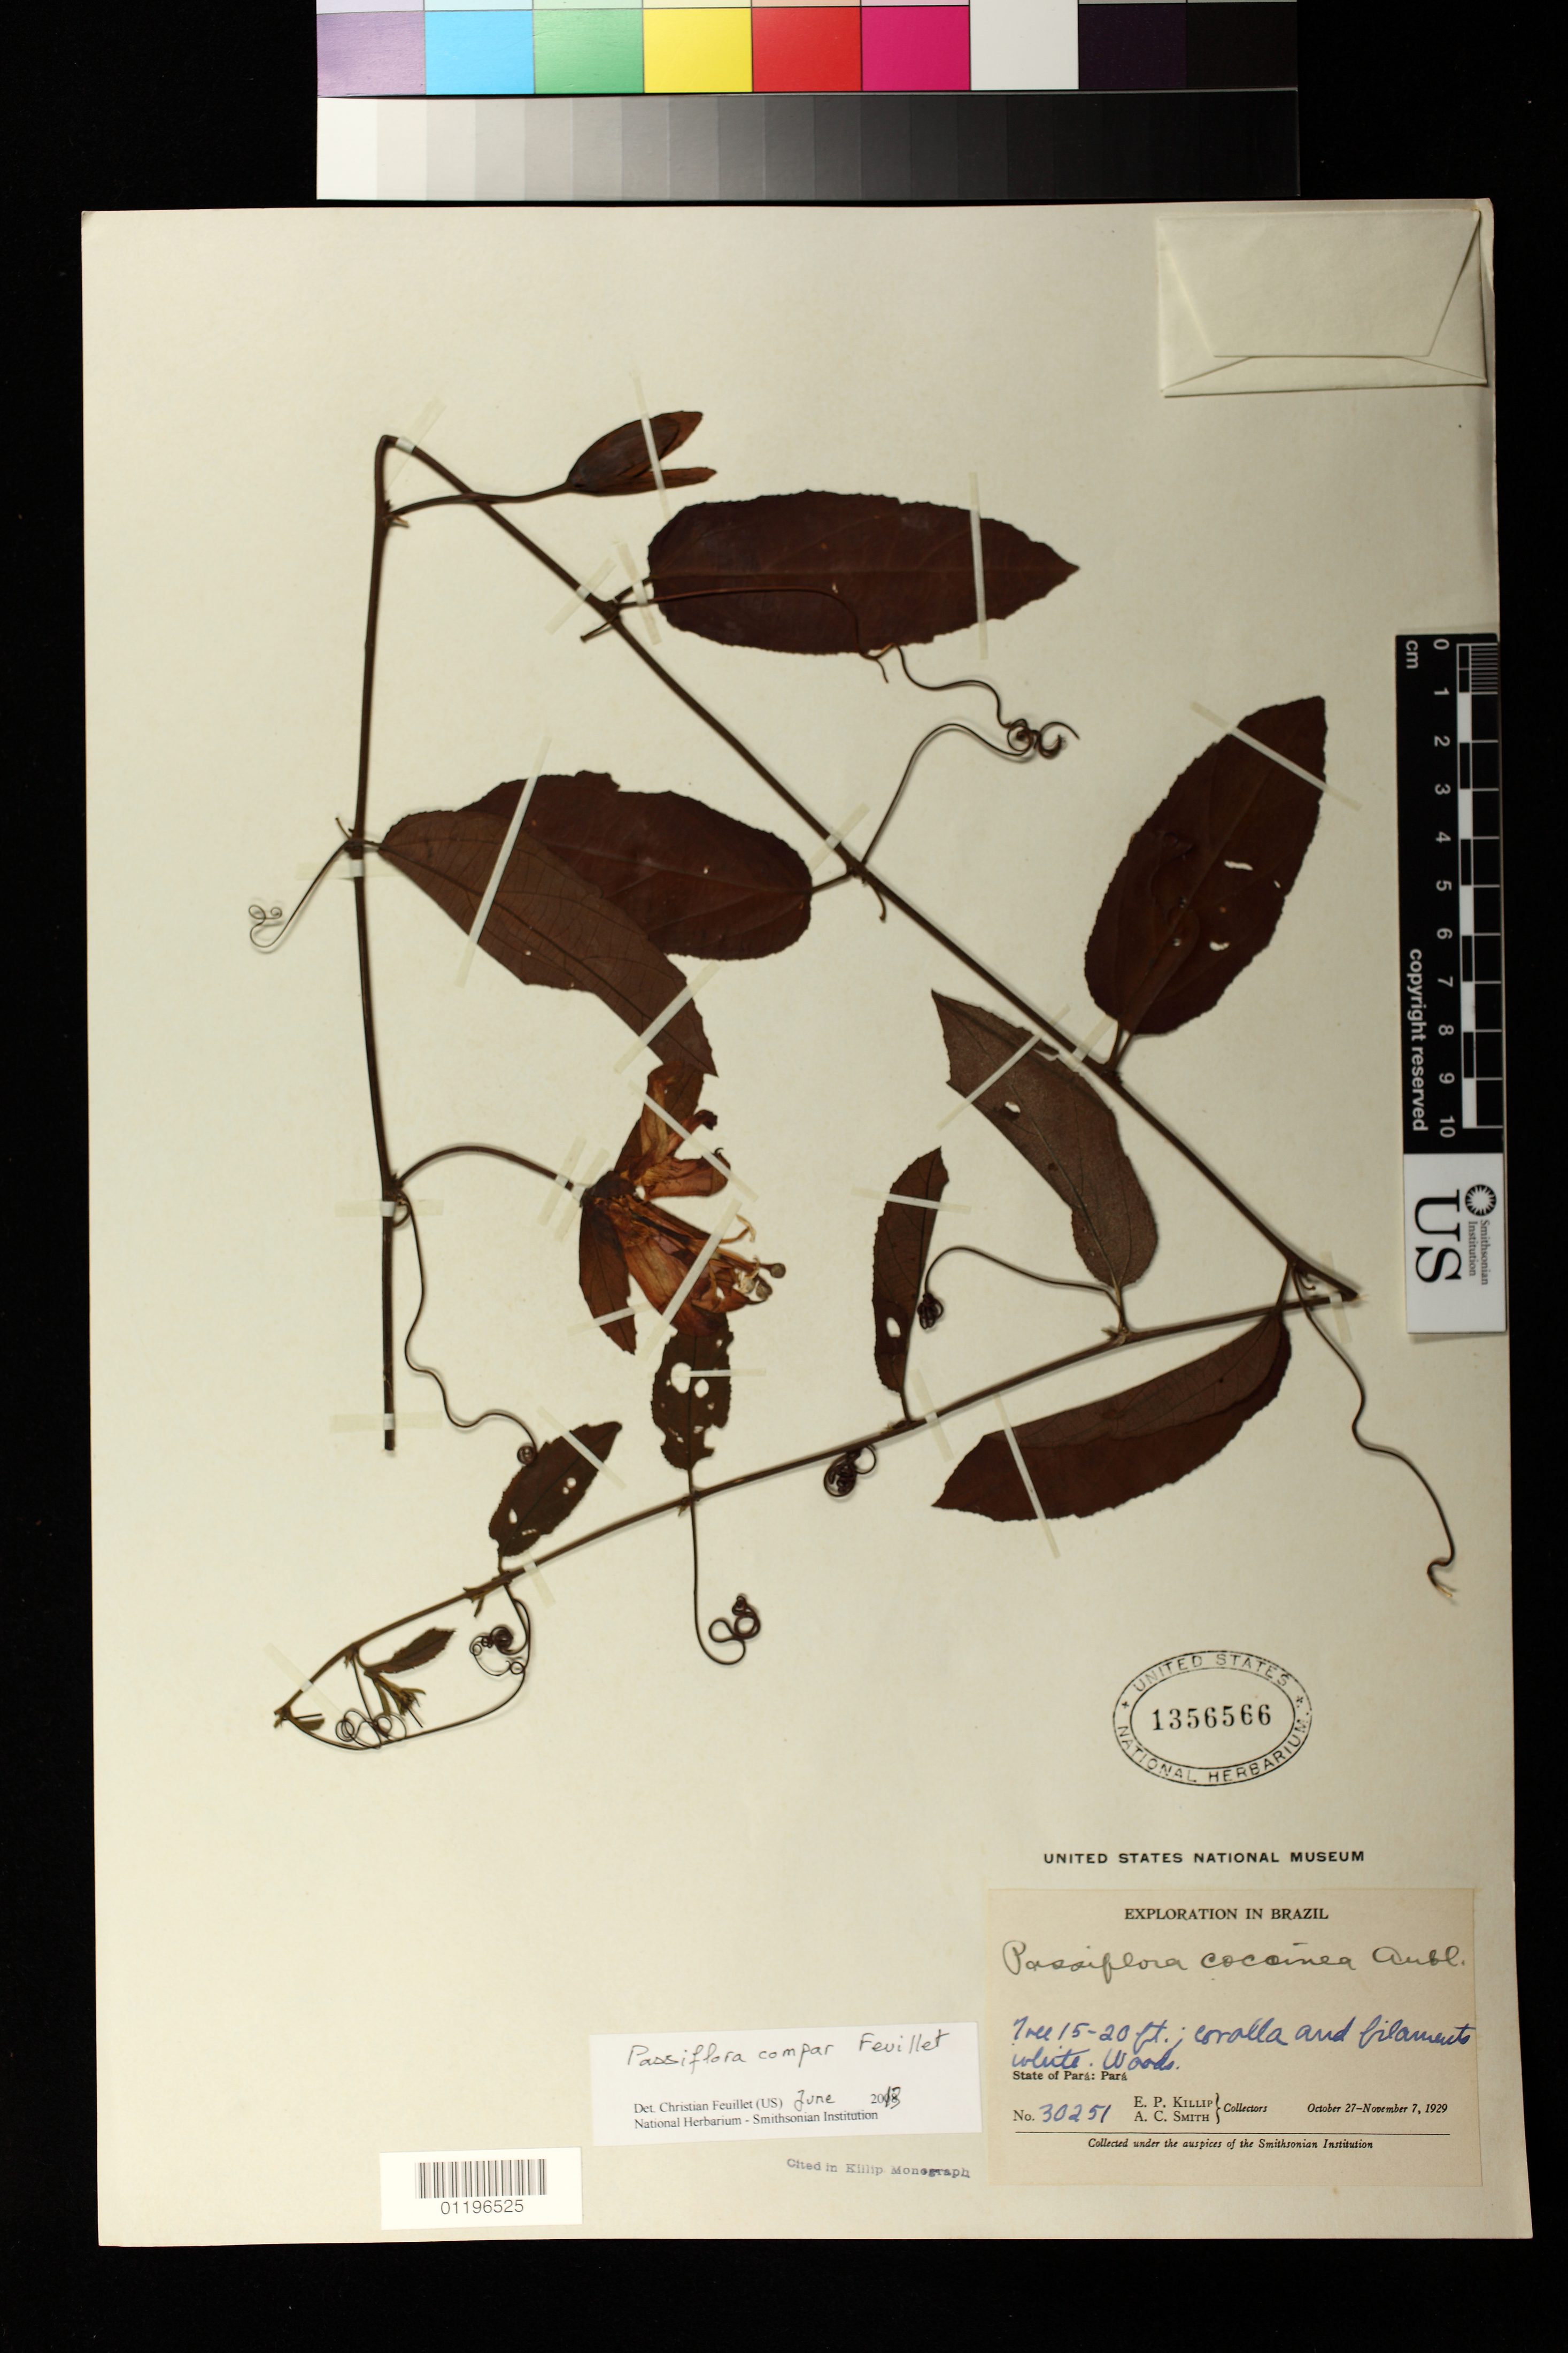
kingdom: Plantae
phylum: Tracheophyta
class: Magnoliopsida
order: Malpighiales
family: Passifloraceae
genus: Passiflora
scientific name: Passiflora compar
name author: Feuillet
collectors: E. P. Killip & A. C. Smith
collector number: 30251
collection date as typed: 27 Oct 1929 to 07 Nov 1929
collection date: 1929-10-27/1929-11-07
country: Brazil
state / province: Pará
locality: State of Para: Pará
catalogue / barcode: US 1356566